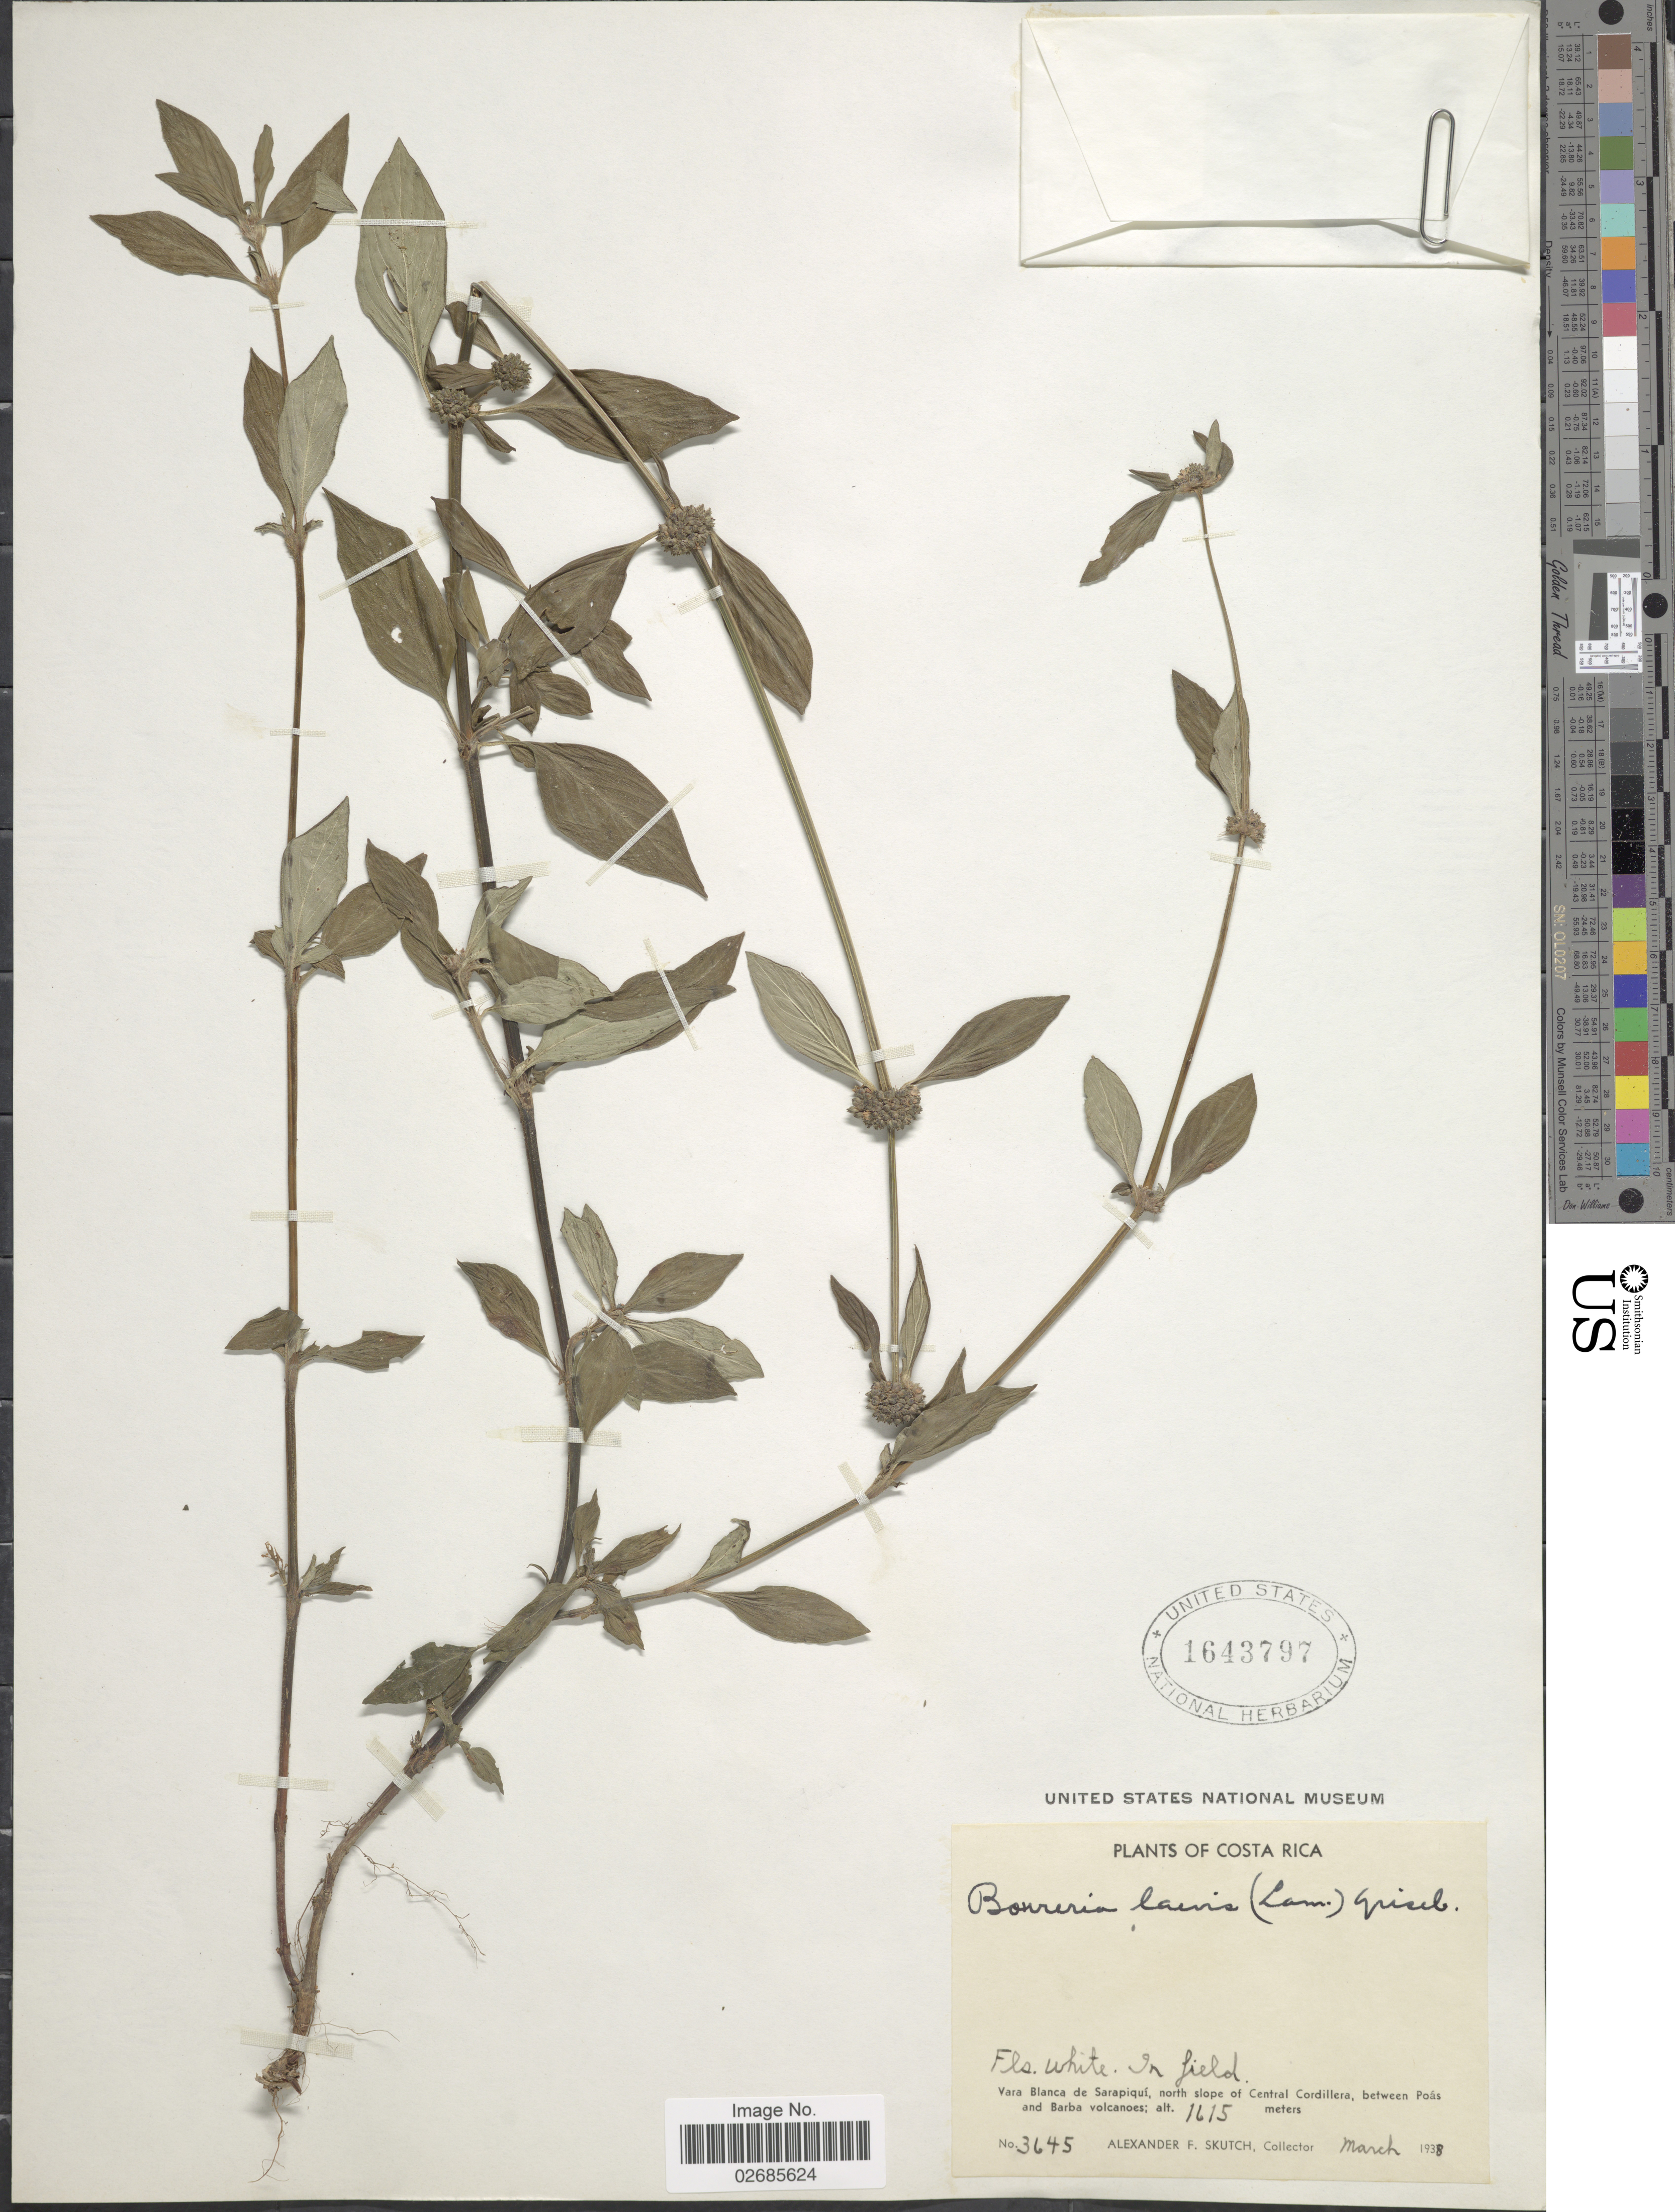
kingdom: Plantae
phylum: Tracheophyta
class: Magnoliopsida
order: Gentianales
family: Rubiaceae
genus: Borreria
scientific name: Borreria latifolia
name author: (Aubl.) K. Schum.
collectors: A. F. Skutch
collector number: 3645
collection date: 1938-03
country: Costa Rica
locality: In field, Vara Blanca de Sarapiquí, north slope of Central Cordillera, between Poás and Barba volcanoes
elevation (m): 1615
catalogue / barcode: US 1643797